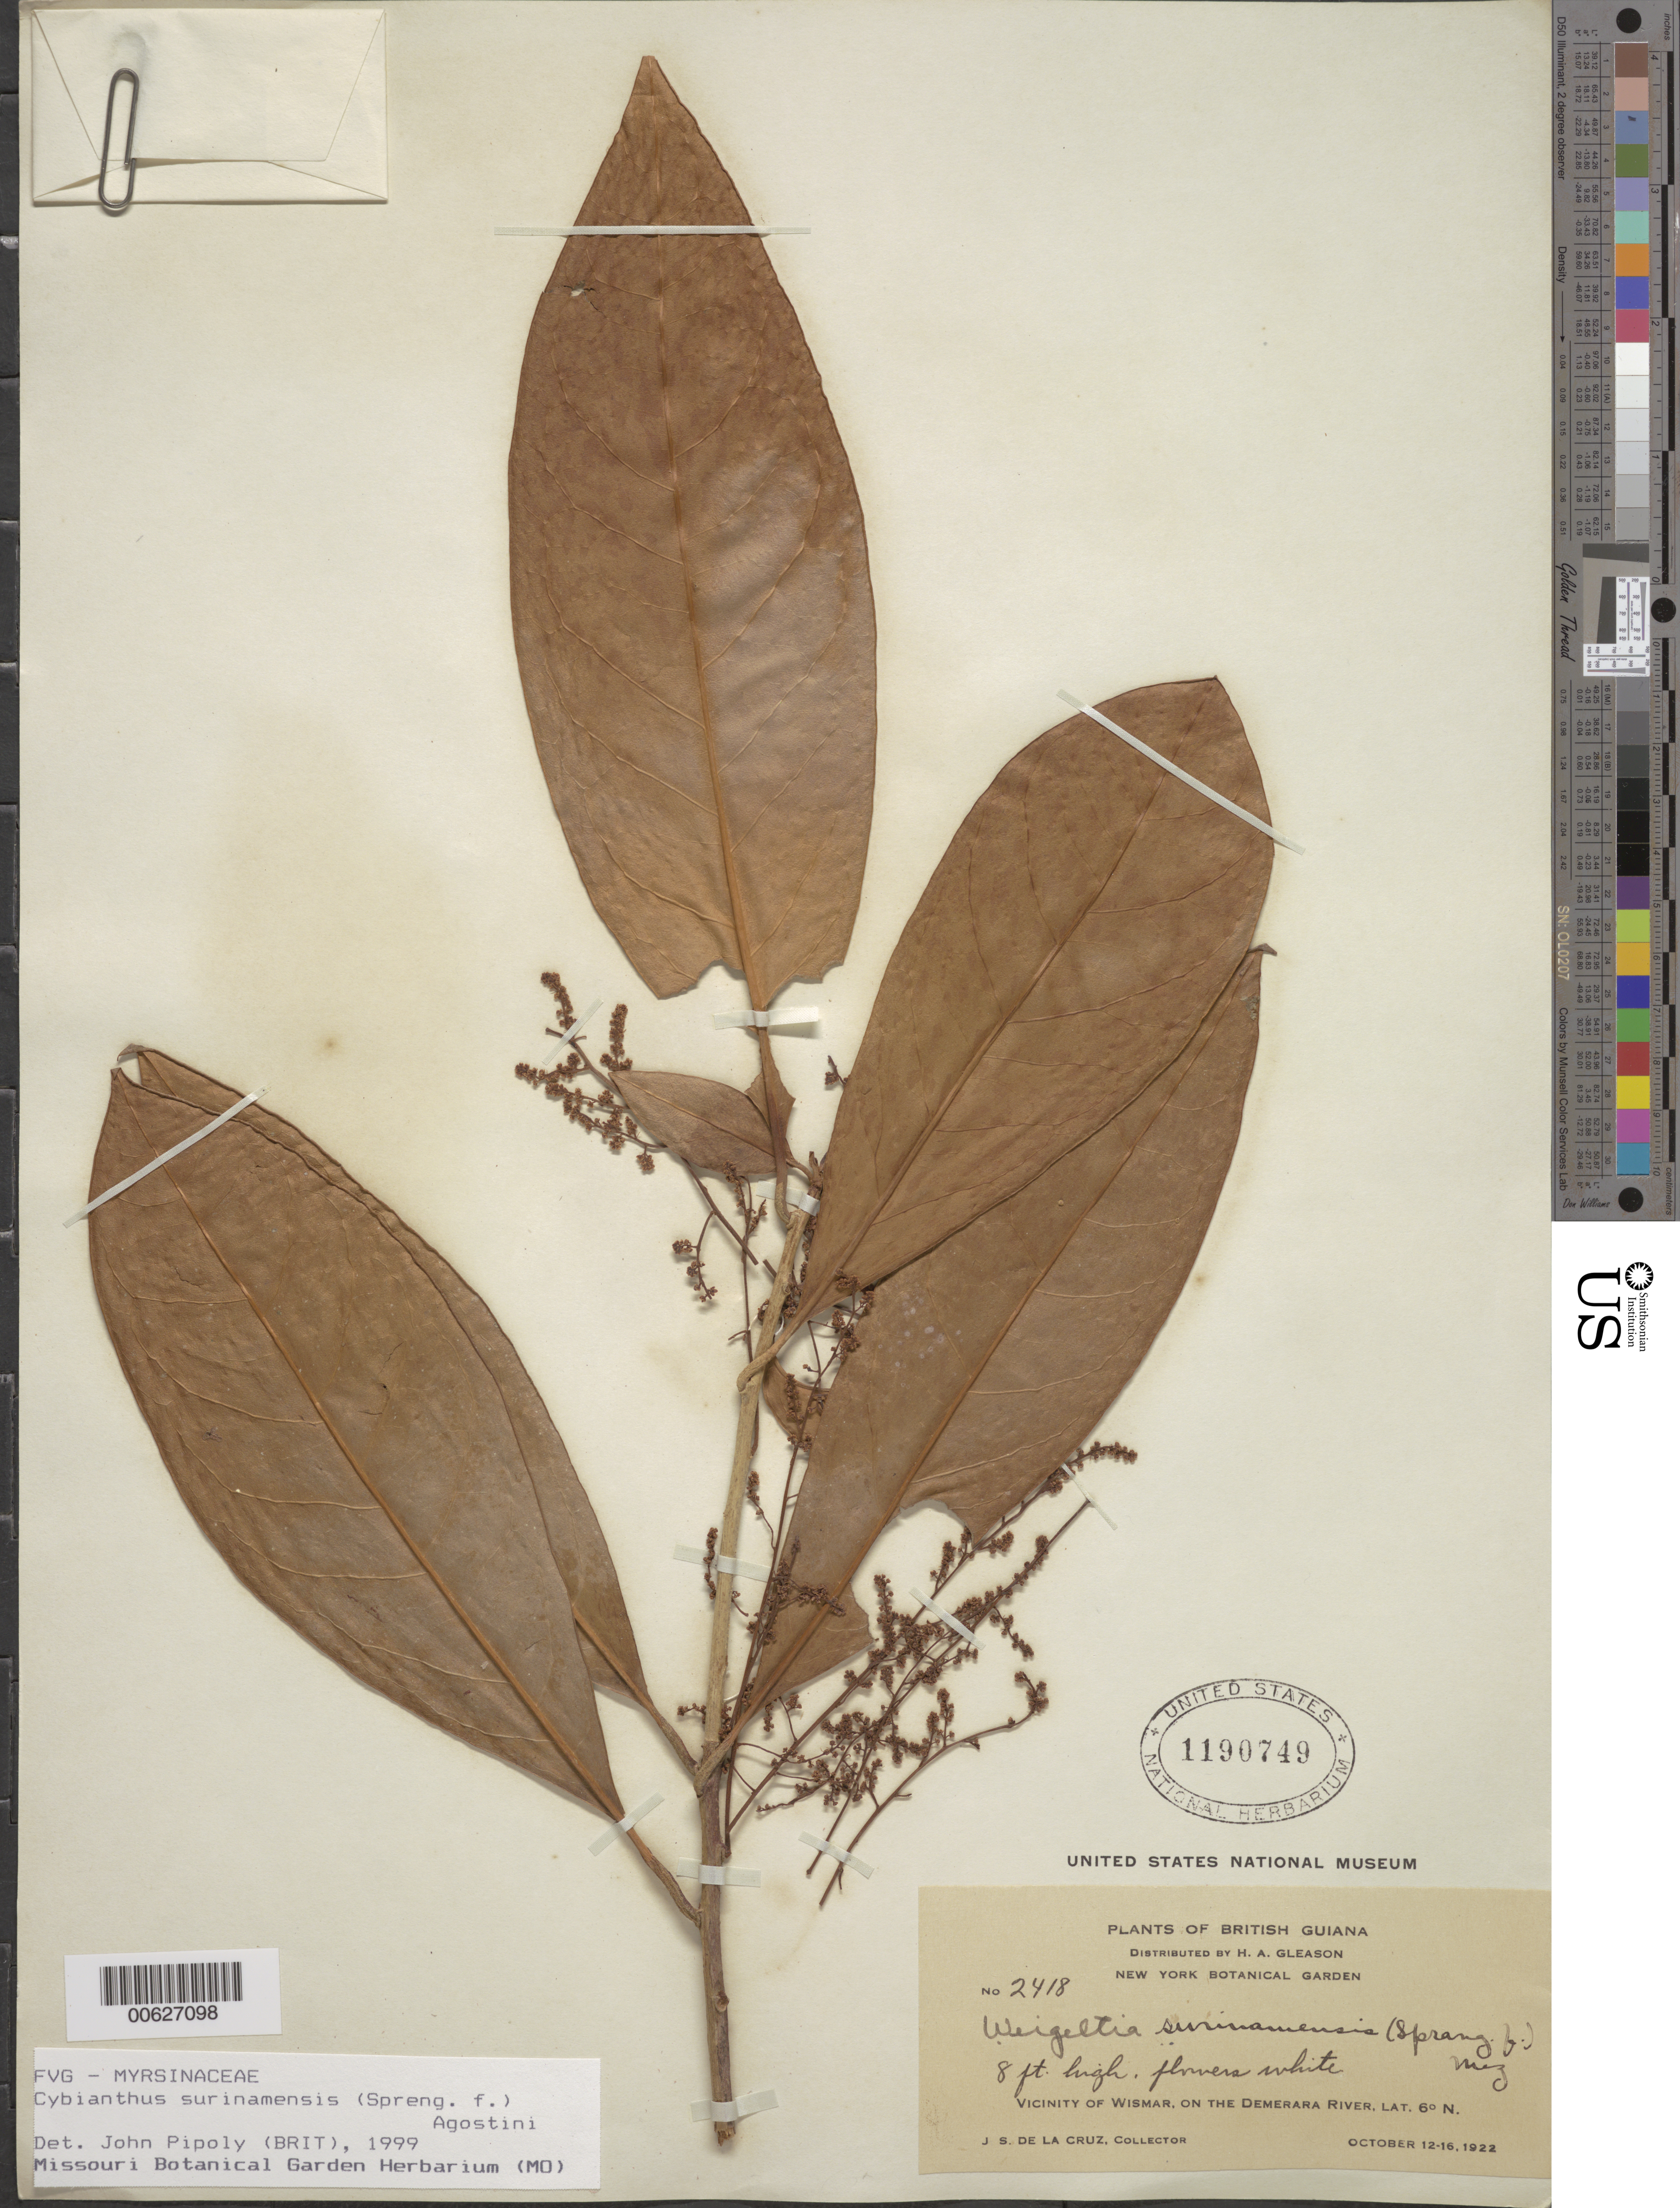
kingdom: Plantae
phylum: Tracheophyta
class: Magnoliopsida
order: Ericales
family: Primulaceae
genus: Cybianthus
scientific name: Cybianthus surinamensis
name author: (Spreng.) G. Agostini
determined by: Pipoly, J. J., III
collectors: J. S. de la Cruz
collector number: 2418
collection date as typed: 12-Oct-22 to 16-Oct-22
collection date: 1922-10-12/1922-10-16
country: Guyana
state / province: U. Demerara-Berbice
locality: Wismar vic., on the Demerara River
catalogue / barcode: US 1190749